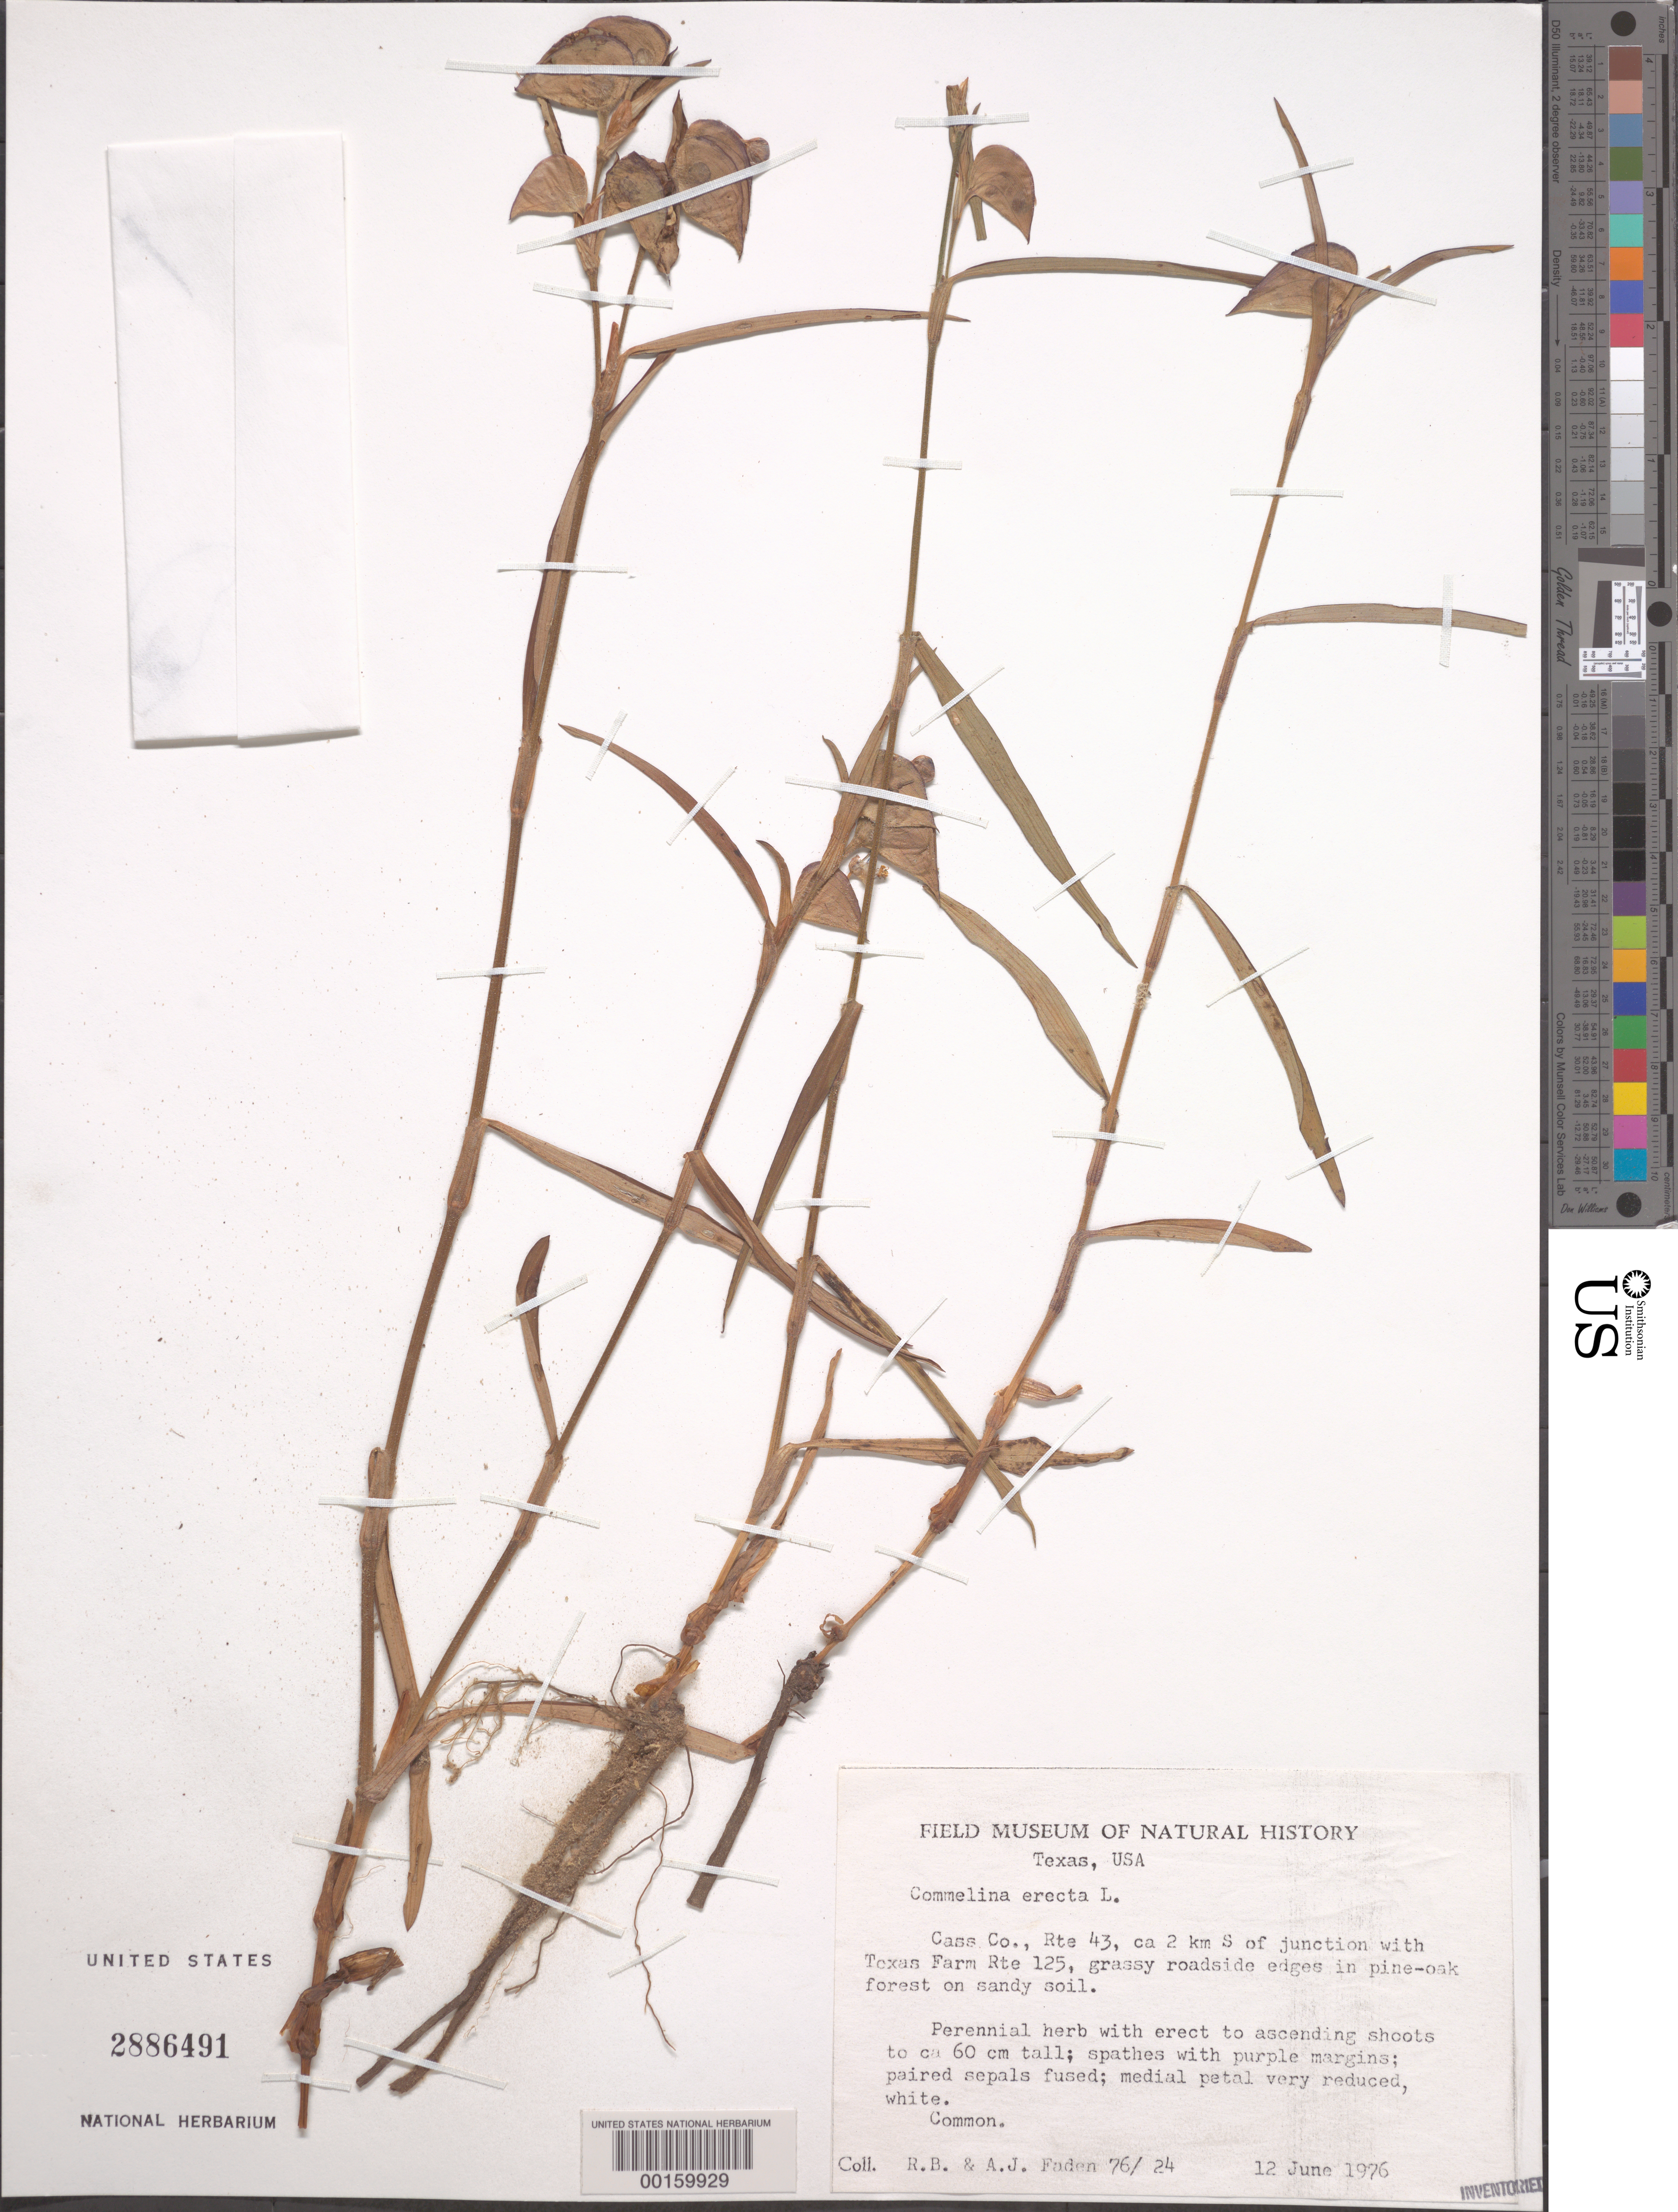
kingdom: Plantae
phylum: Tracheophyta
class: Liliopsida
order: Commelinales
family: Commelinaceae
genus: Commelina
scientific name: Commelina erecta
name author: L.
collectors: R. B. Faden & A. J. Faden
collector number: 76/24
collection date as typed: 12 Jun 1976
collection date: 1976-06-12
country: United States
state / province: Texas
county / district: Cass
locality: Rt 43 2 km s of texas farm rt 125 junction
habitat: Grassy roadside edges in pine-oak forest on sandy soil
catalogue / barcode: US 2886491